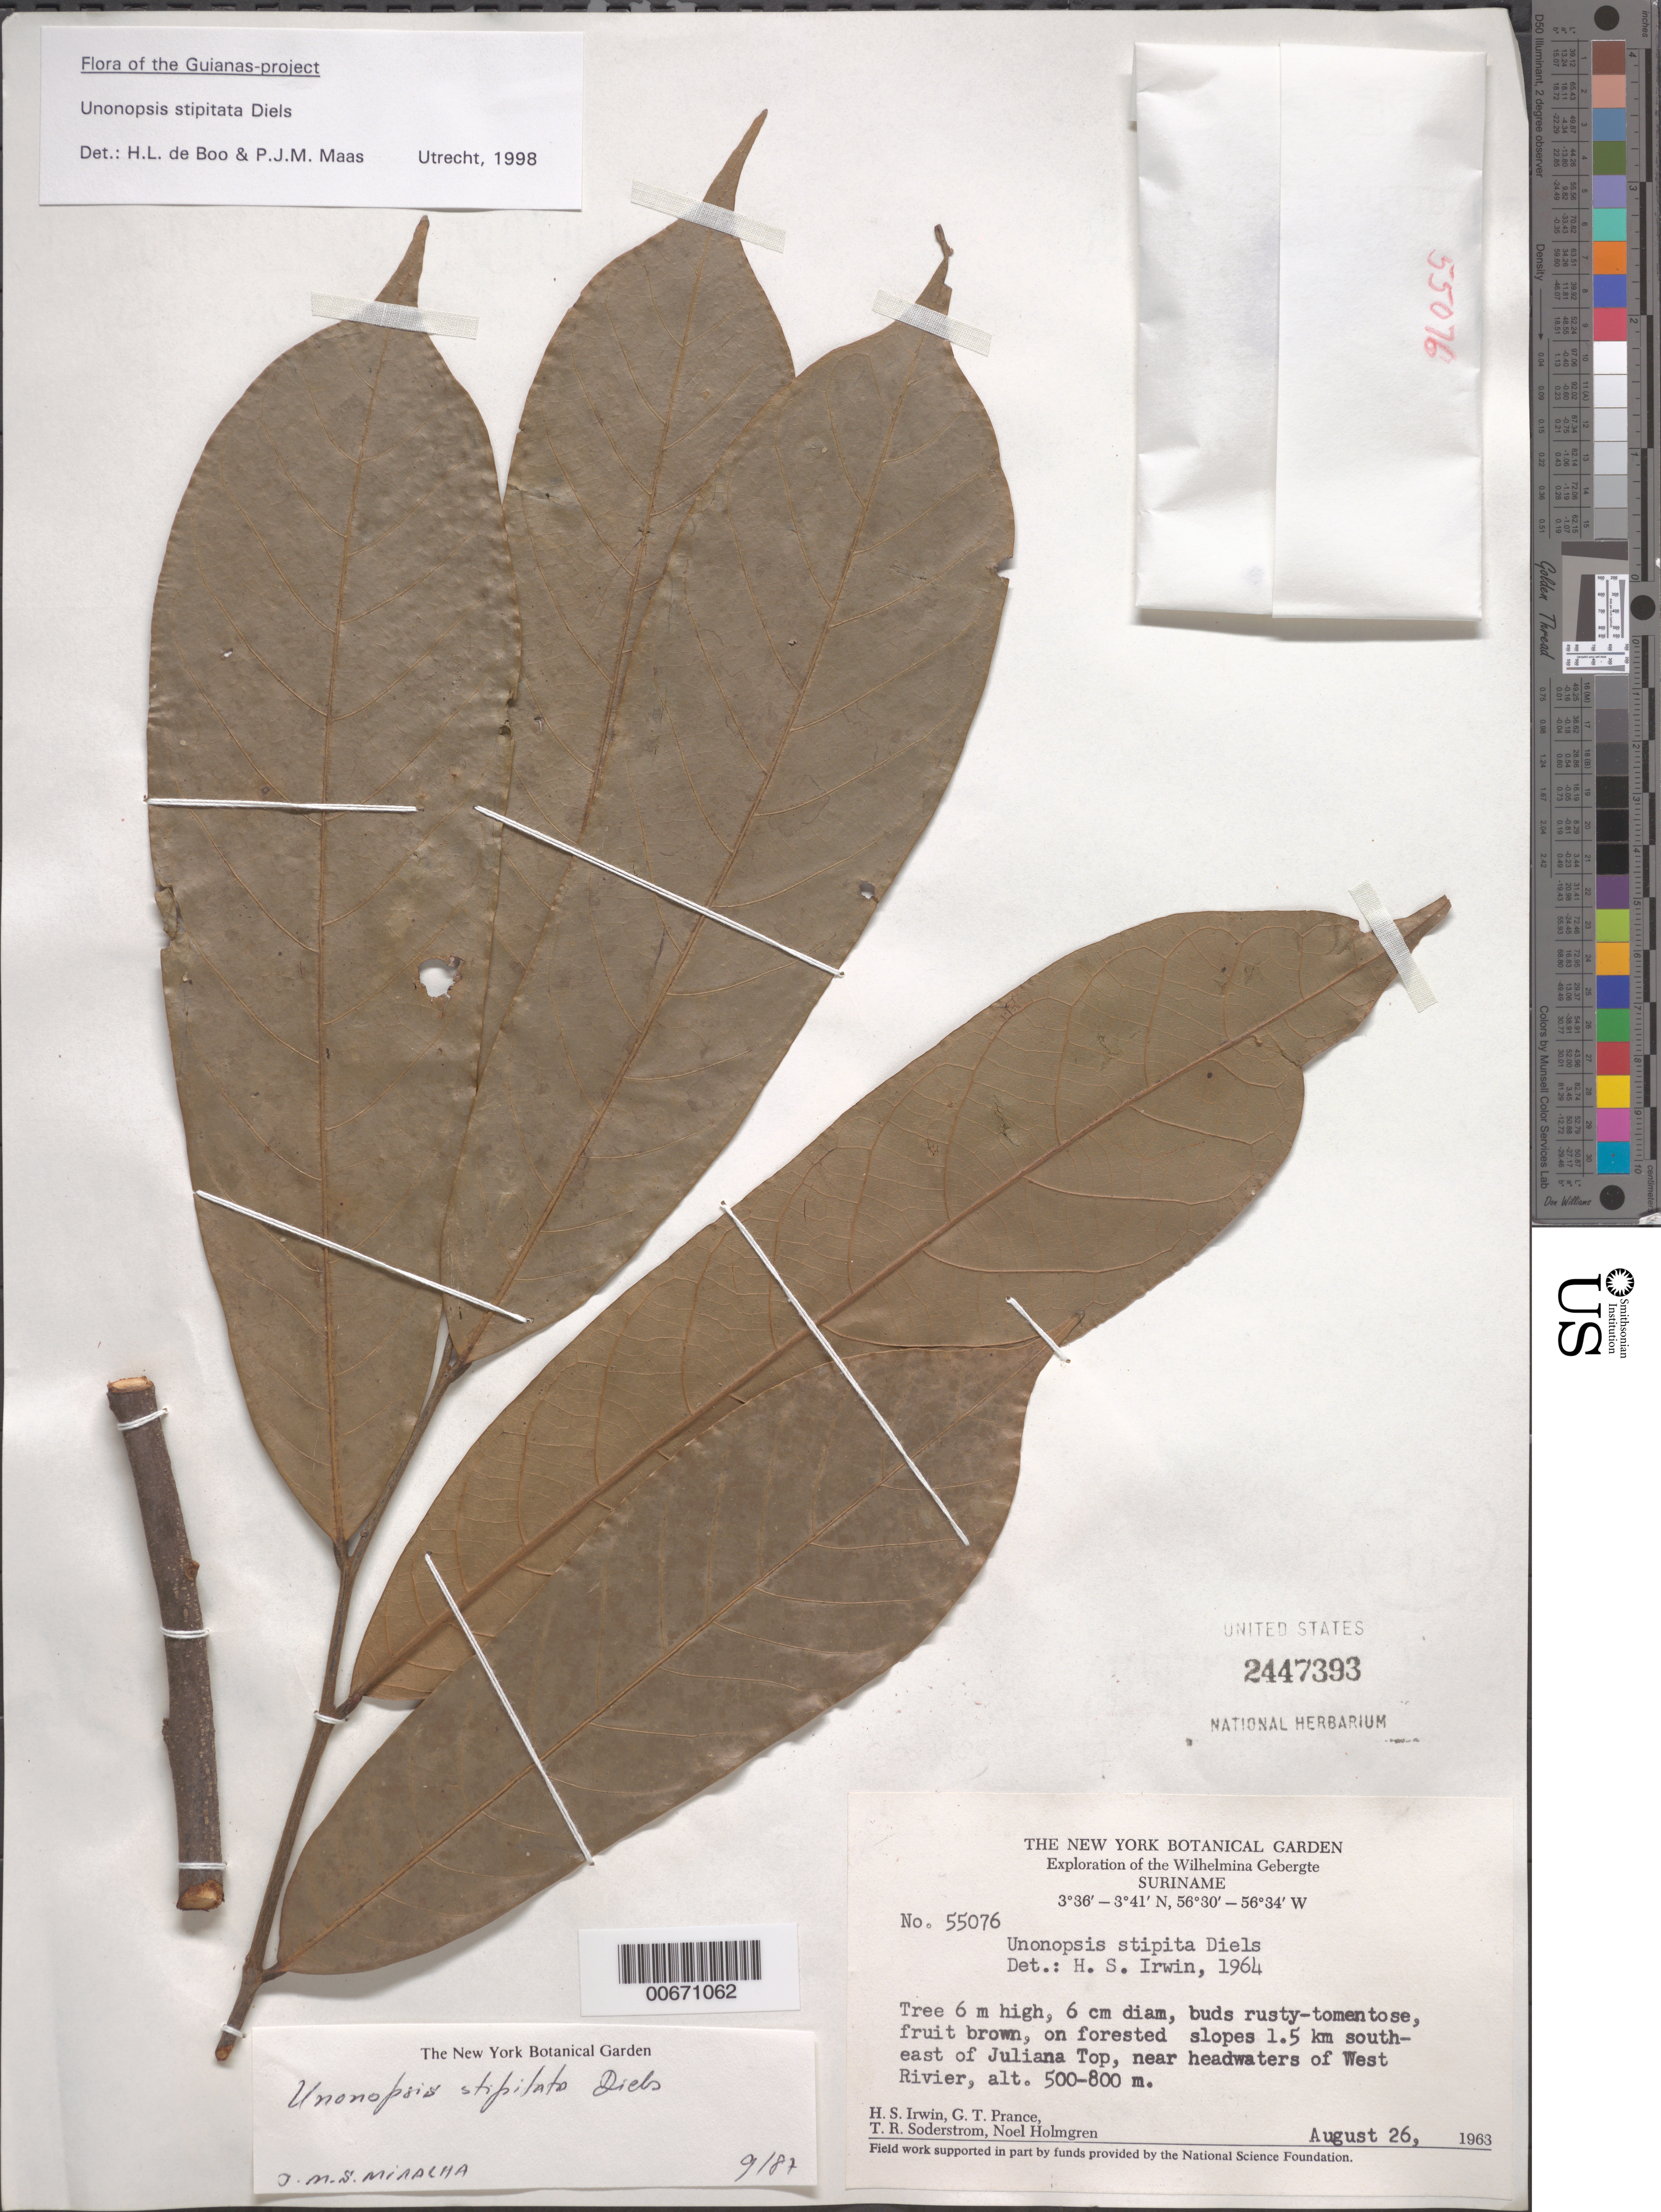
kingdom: Plantae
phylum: Tracheophyta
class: Magnoliopsida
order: Magnoliales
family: Annonaceae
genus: Unonopsis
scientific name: Unonopsis stipitata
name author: Diels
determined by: de Boo, H. L.; Maas, P. J.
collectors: H. Irwin, G. T. Prance, T. R. Soderstrom & N. H. Holmgren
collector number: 55076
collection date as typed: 26-Aug-63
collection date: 1963-08-26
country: Suriname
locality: Juliana Top, 1.5 km SE of, near headwaters of West River, Wilhelmina Gebergte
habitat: Forested slopes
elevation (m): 500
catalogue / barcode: US 2447393